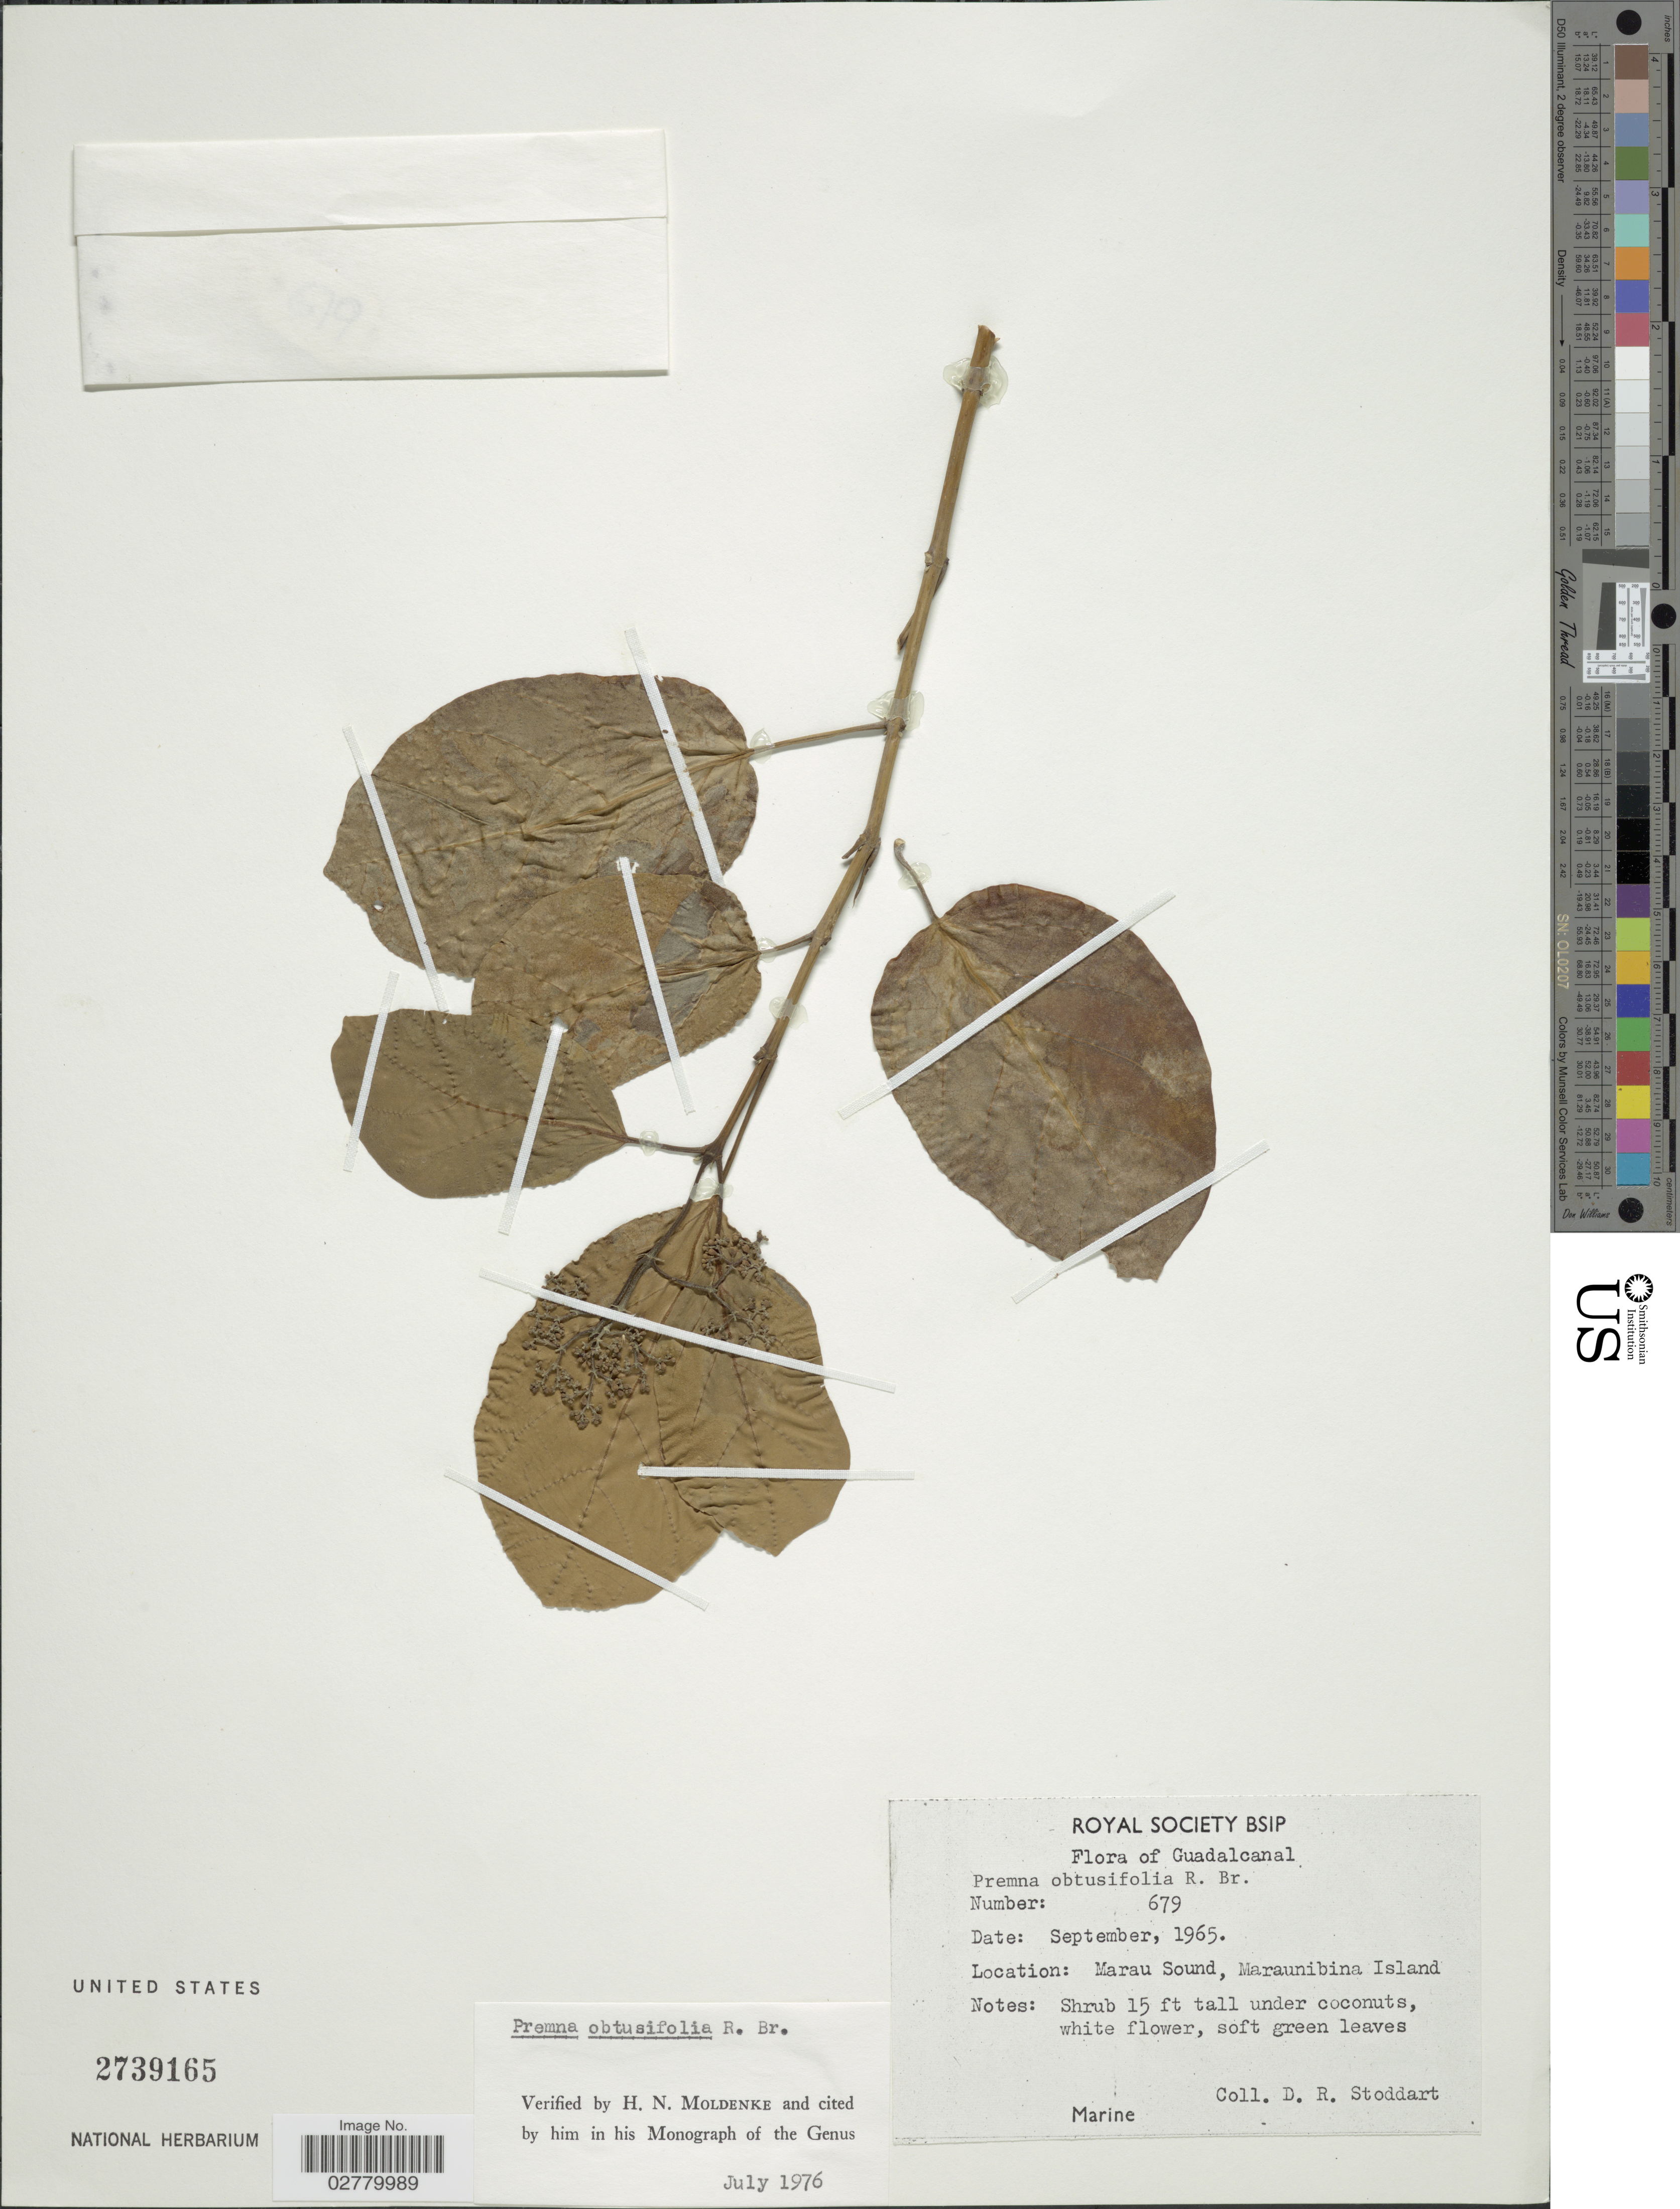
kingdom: Plantae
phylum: Tracheophyta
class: Magnoliopsida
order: Lamiales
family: Lamiaceae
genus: Premna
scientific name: Premna obtusifolia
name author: R. Br.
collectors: D. R. Stoddart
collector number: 679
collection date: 1965-09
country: Solomon Islands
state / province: Solomon Islands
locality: Guadalcanal. Marau Sound, Maraunibina Island.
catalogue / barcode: US 2739165